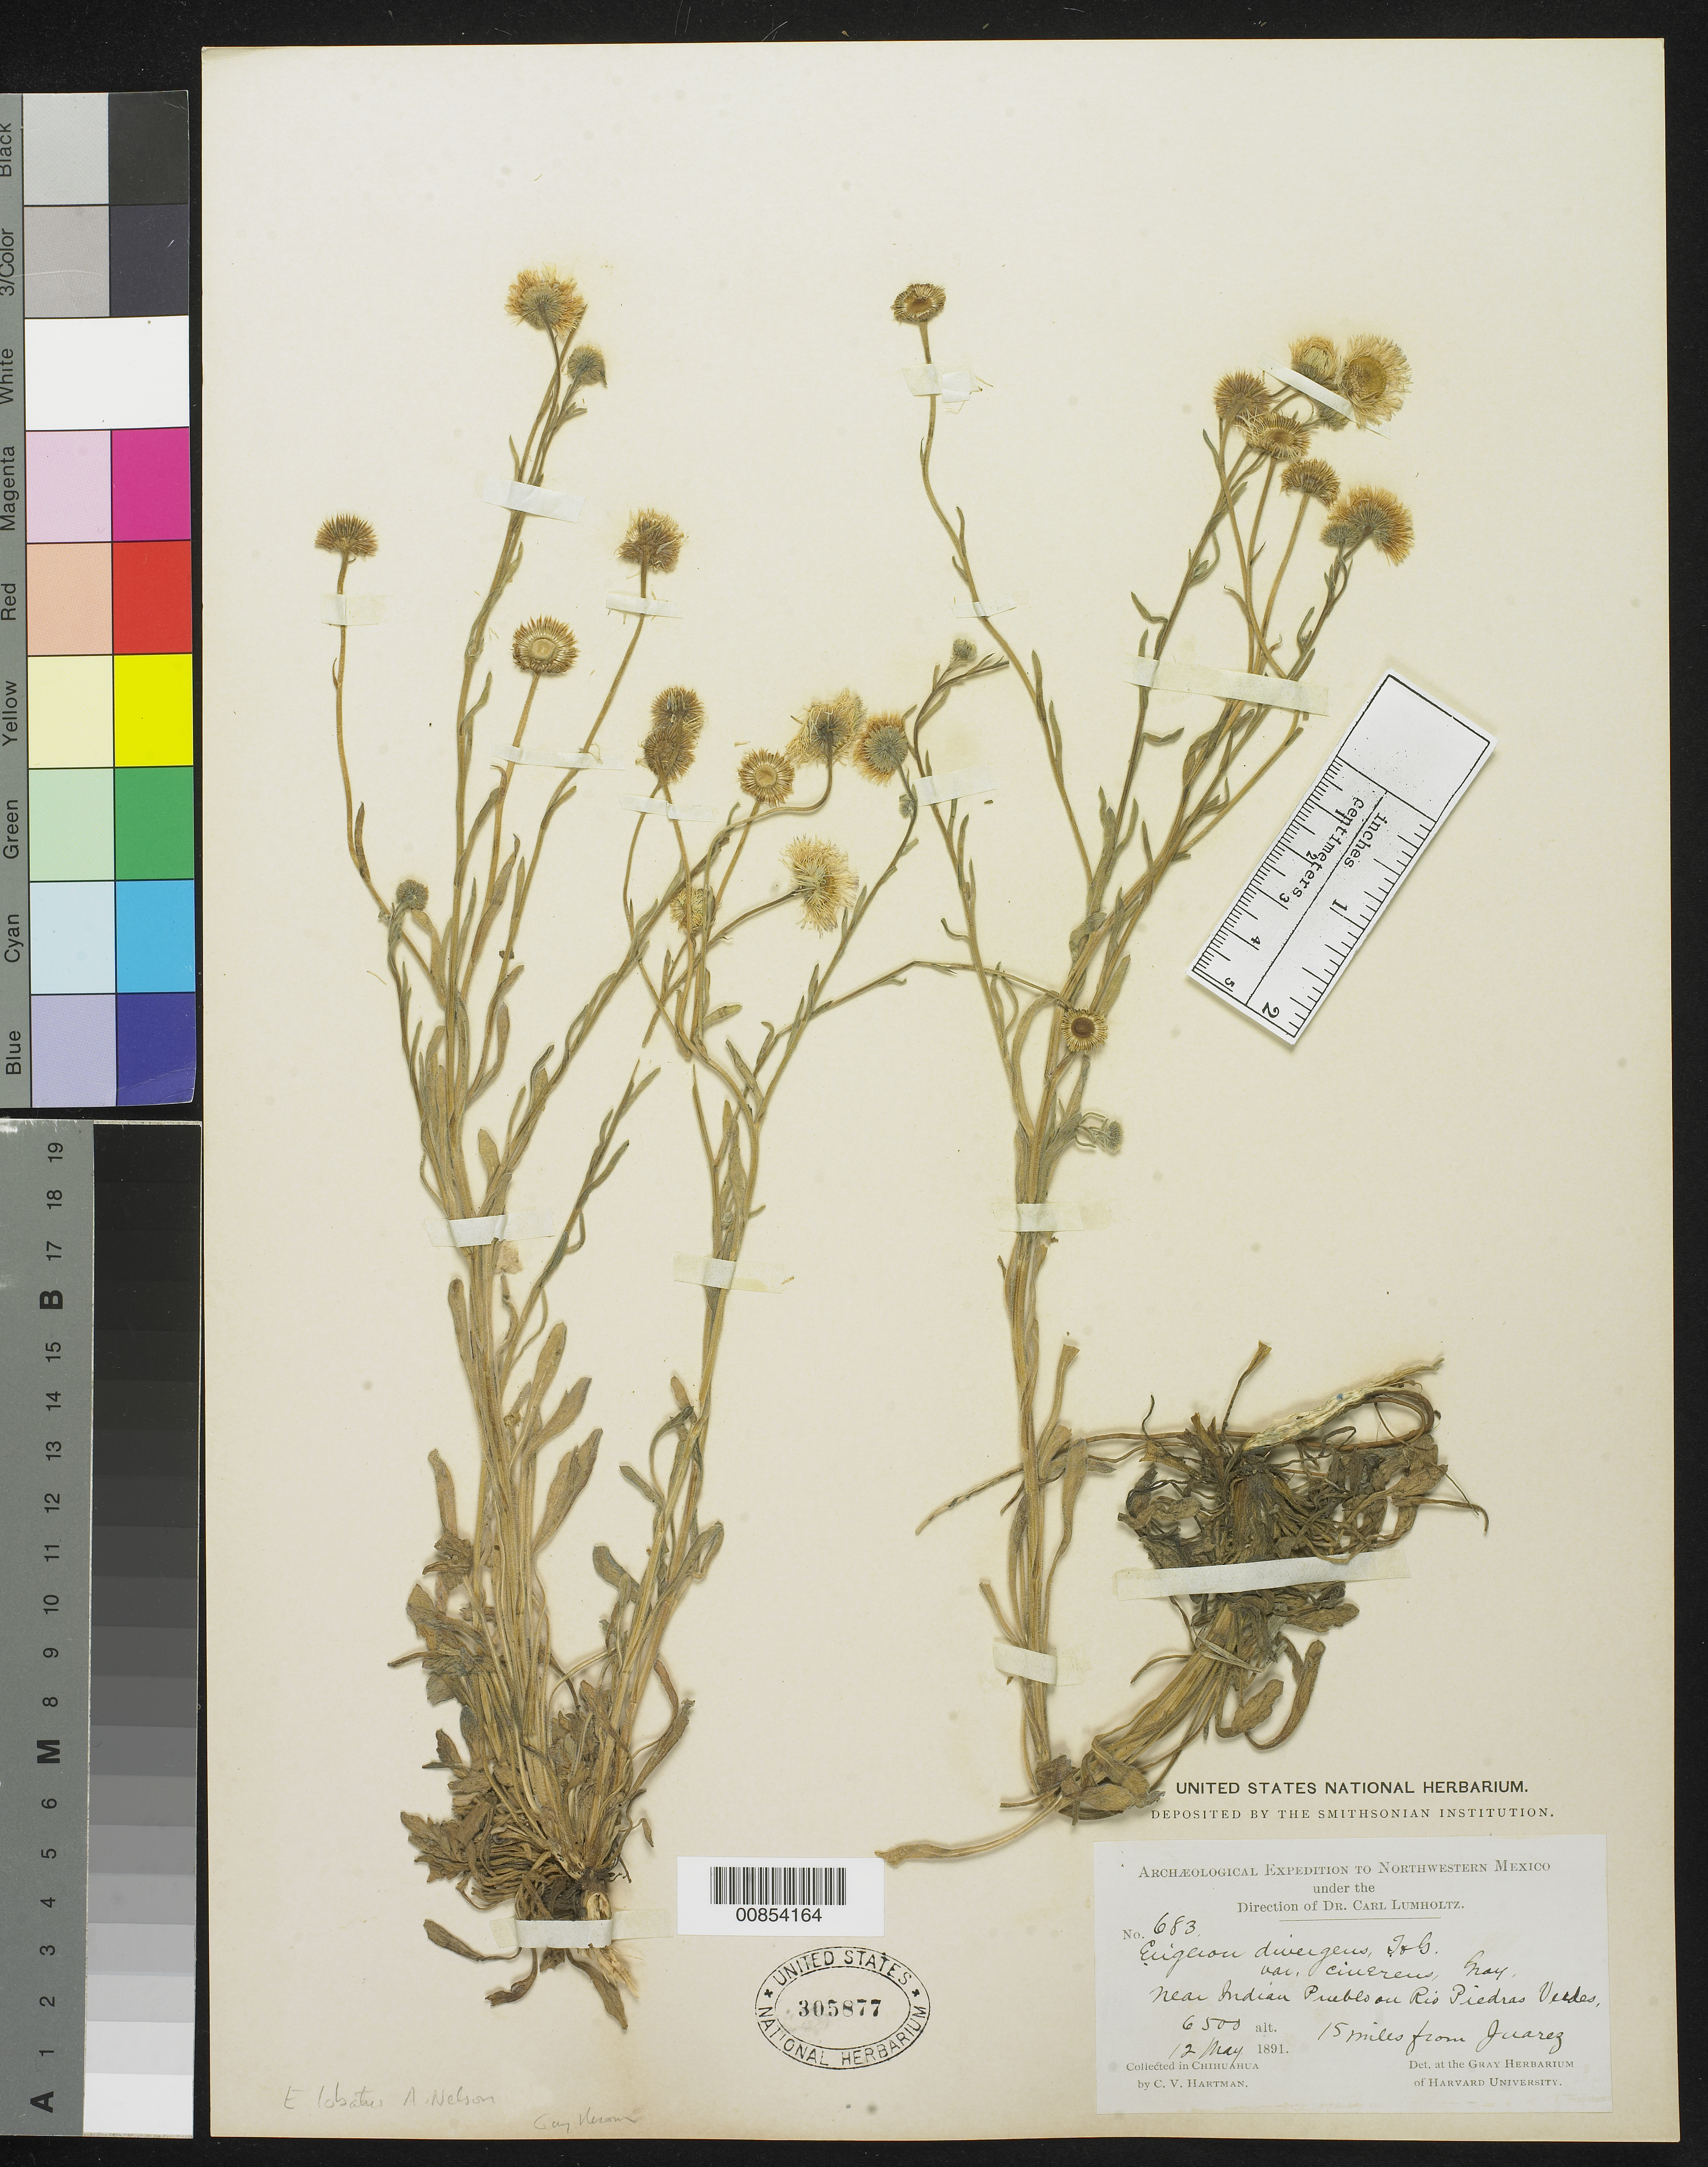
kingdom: Plantae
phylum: Tracheophyta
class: Magnoliopsida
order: Asterales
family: Asteraceae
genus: Erigeron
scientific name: Erigeron lobatus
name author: A. Nelson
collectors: C. V. Hartman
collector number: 683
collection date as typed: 12 May 1891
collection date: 1891-05-12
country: Mexico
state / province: Chihuahua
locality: Near Indian Pueblo on Río Piedra Verdes, 15 miles from Juárez.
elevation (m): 1981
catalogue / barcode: US 305877